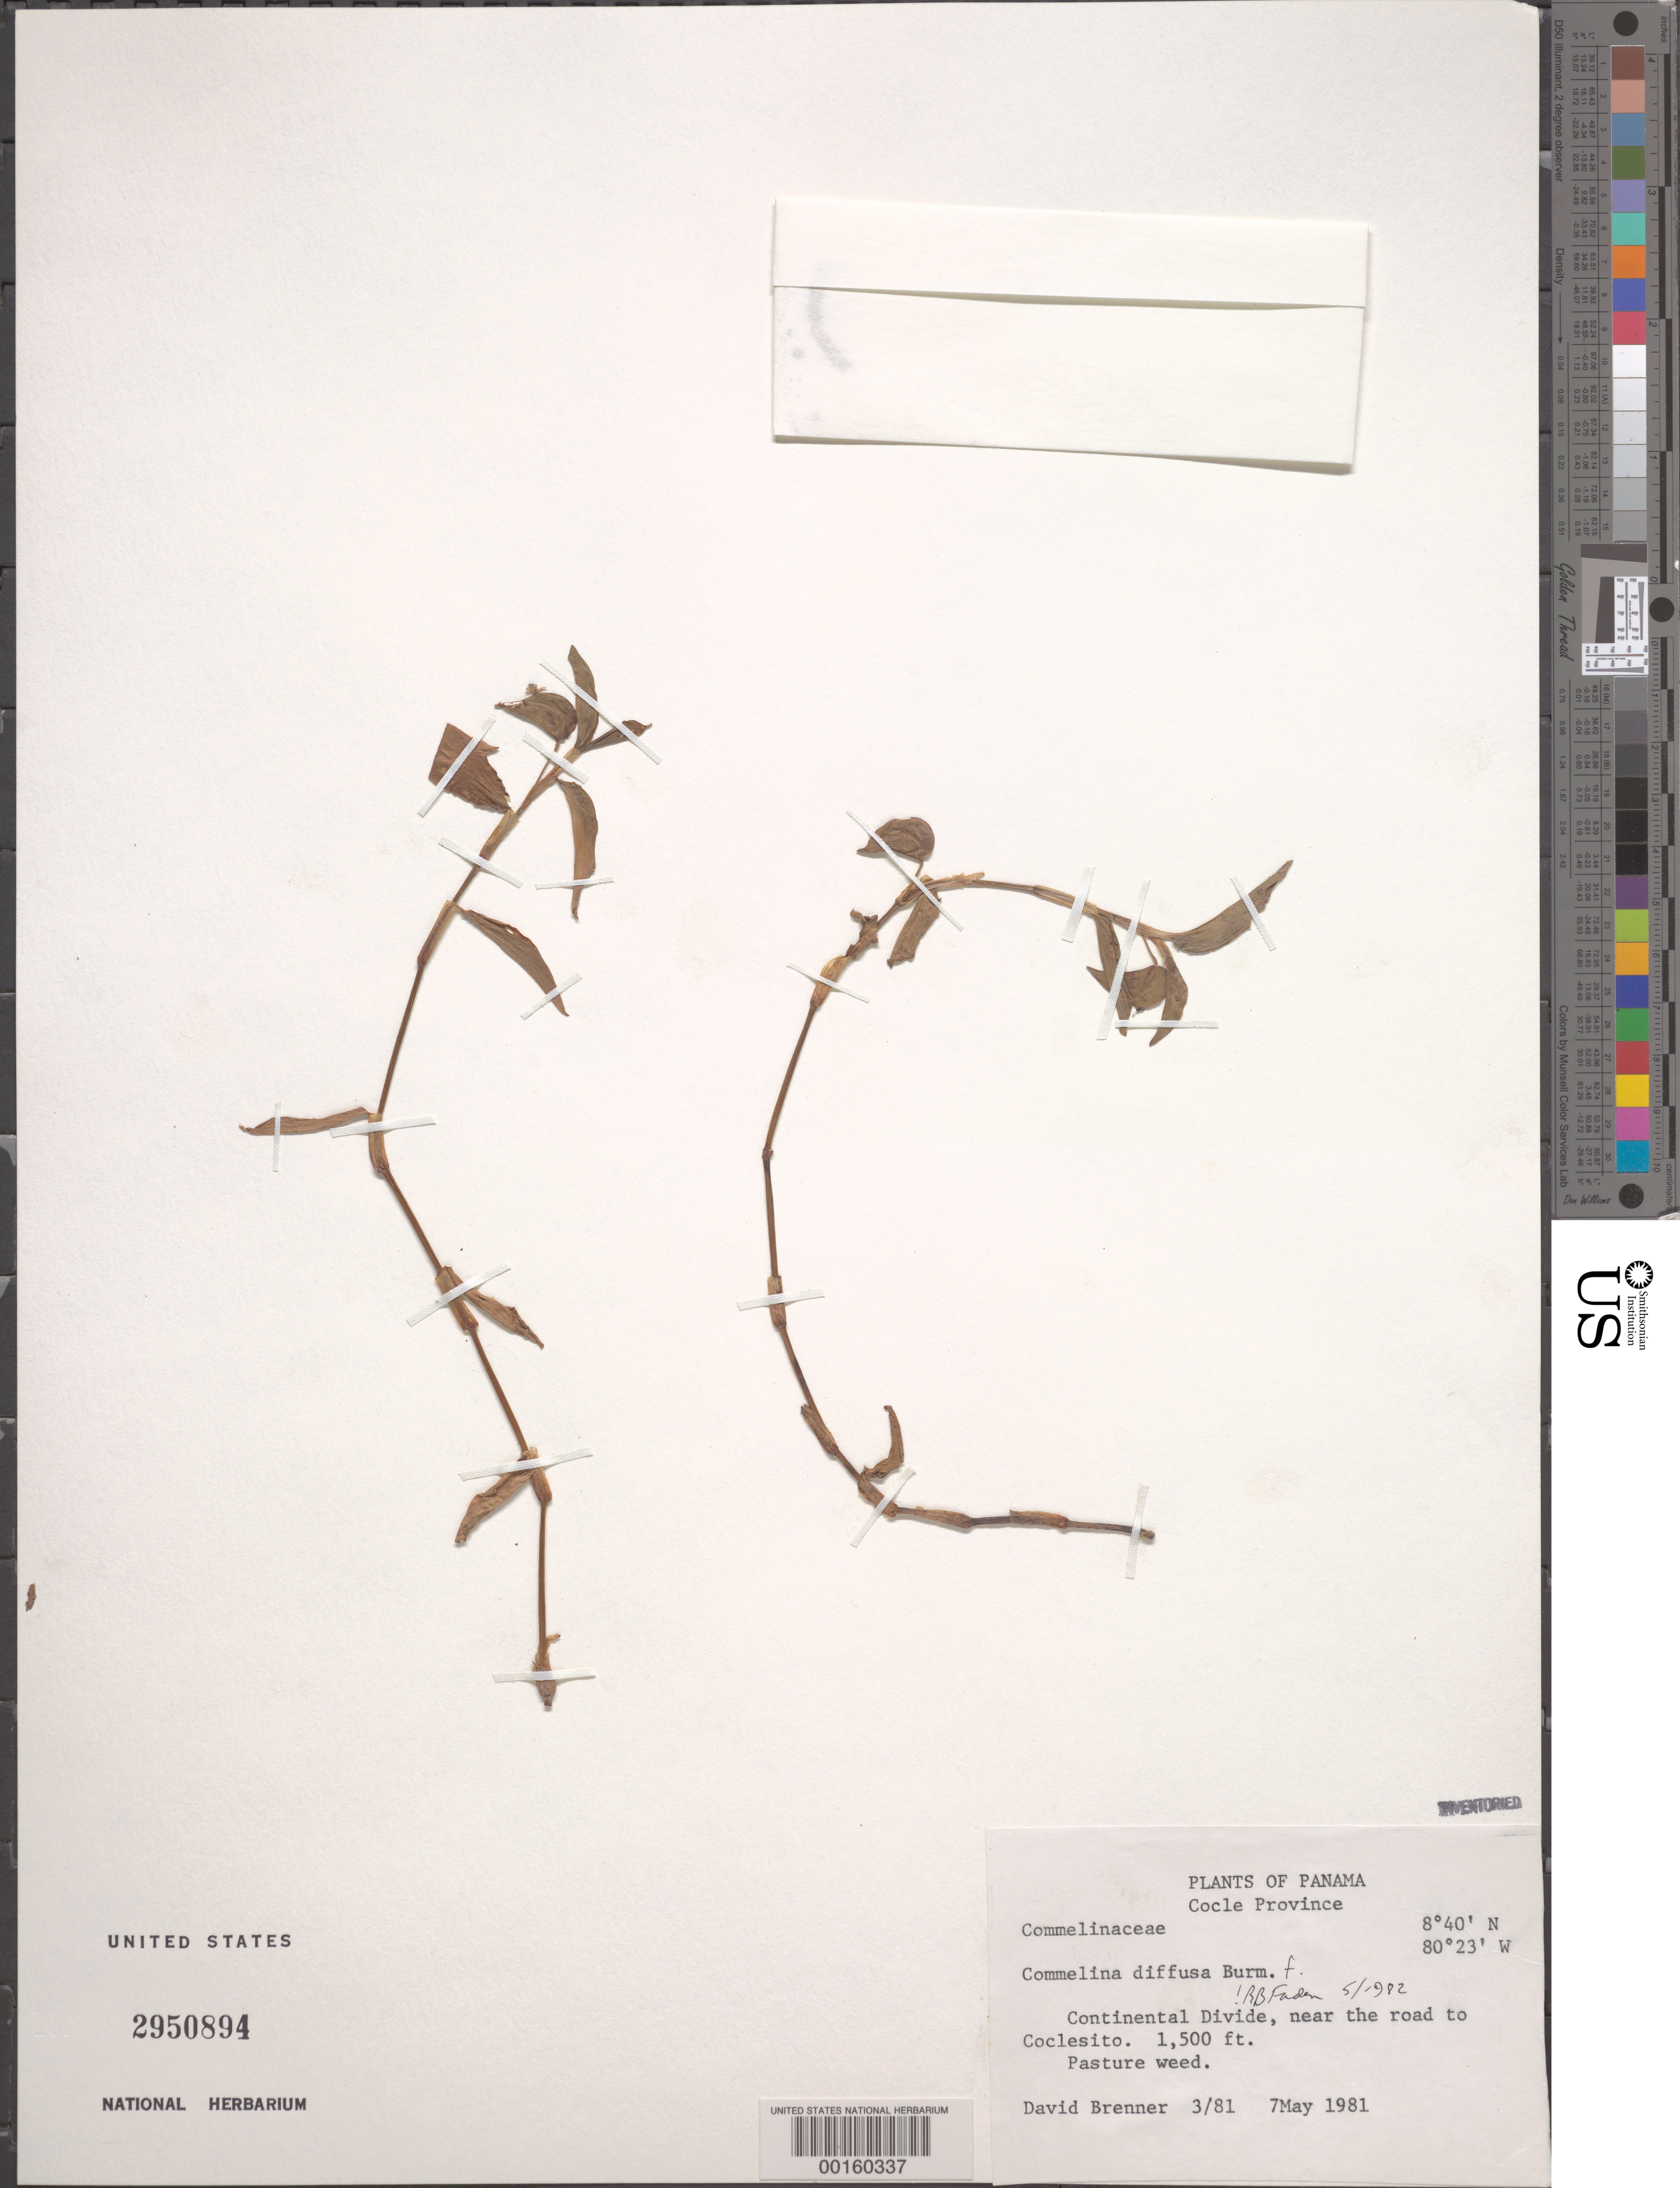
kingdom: Plantae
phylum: Tracheophyta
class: Liliopsida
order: Commelinales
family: Commelinaceae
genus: Commelina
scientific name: Commelina diffusa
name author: Burm. f.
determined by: Faden, Robert B., (US), Smithsonian Institution - National Museum of Natural History (UNITED STATES)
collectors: D. Brenner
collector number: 3/81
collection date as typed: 07 May 1981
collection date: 1981-05-07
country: Panama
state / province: Coclé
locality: Coclesito; Continental Divide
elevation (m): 458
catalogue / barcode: US 2950894